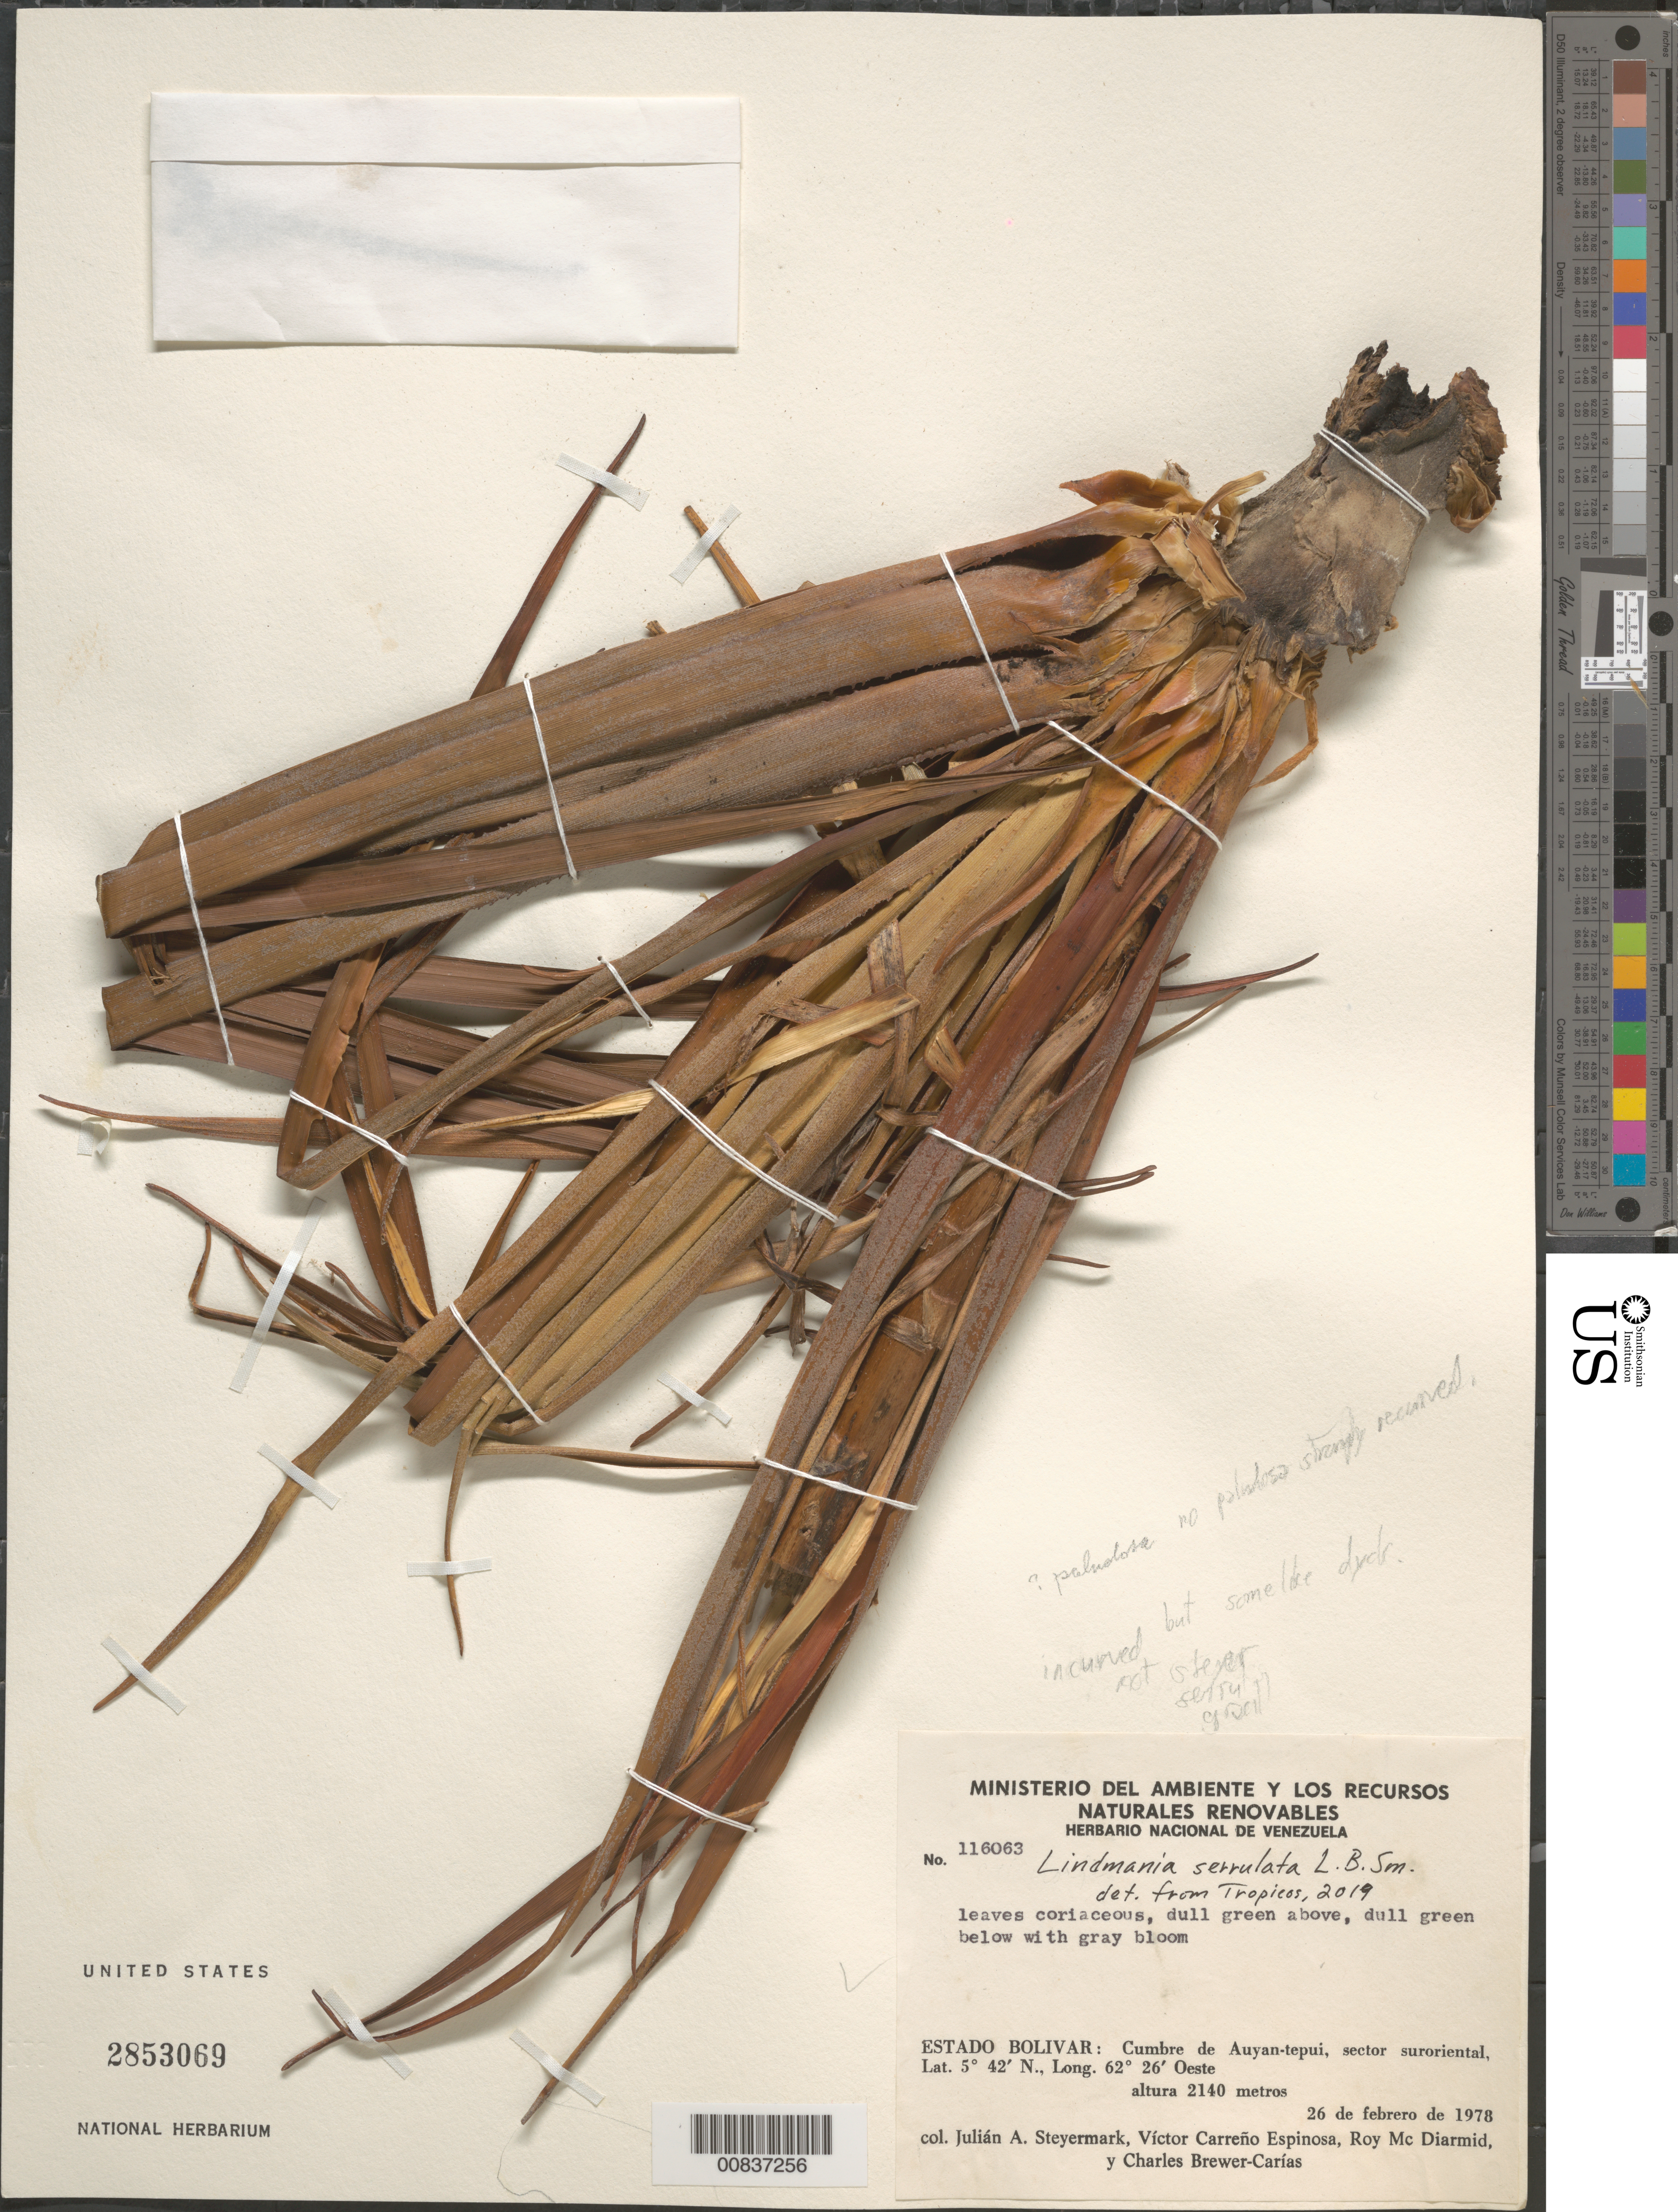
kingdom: Plantae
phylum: Tracheophyta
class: Liliopsida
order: Poales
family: Bromeliaceae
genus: Lindmania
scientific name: Lindmania serrulata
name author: L.B. Sm.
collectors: J. Steyermark, V. Carreño E., R. Mc Diarmid & C. Brewer-Carias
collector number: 116063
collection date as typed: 26-Feb-78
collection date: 1978-02-26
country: Venezuela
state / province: Bolívar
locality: Auyan-tepuí cumbre (summit), sector suroriental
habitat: Cumbre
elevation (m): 2140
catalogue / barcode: US 2853069